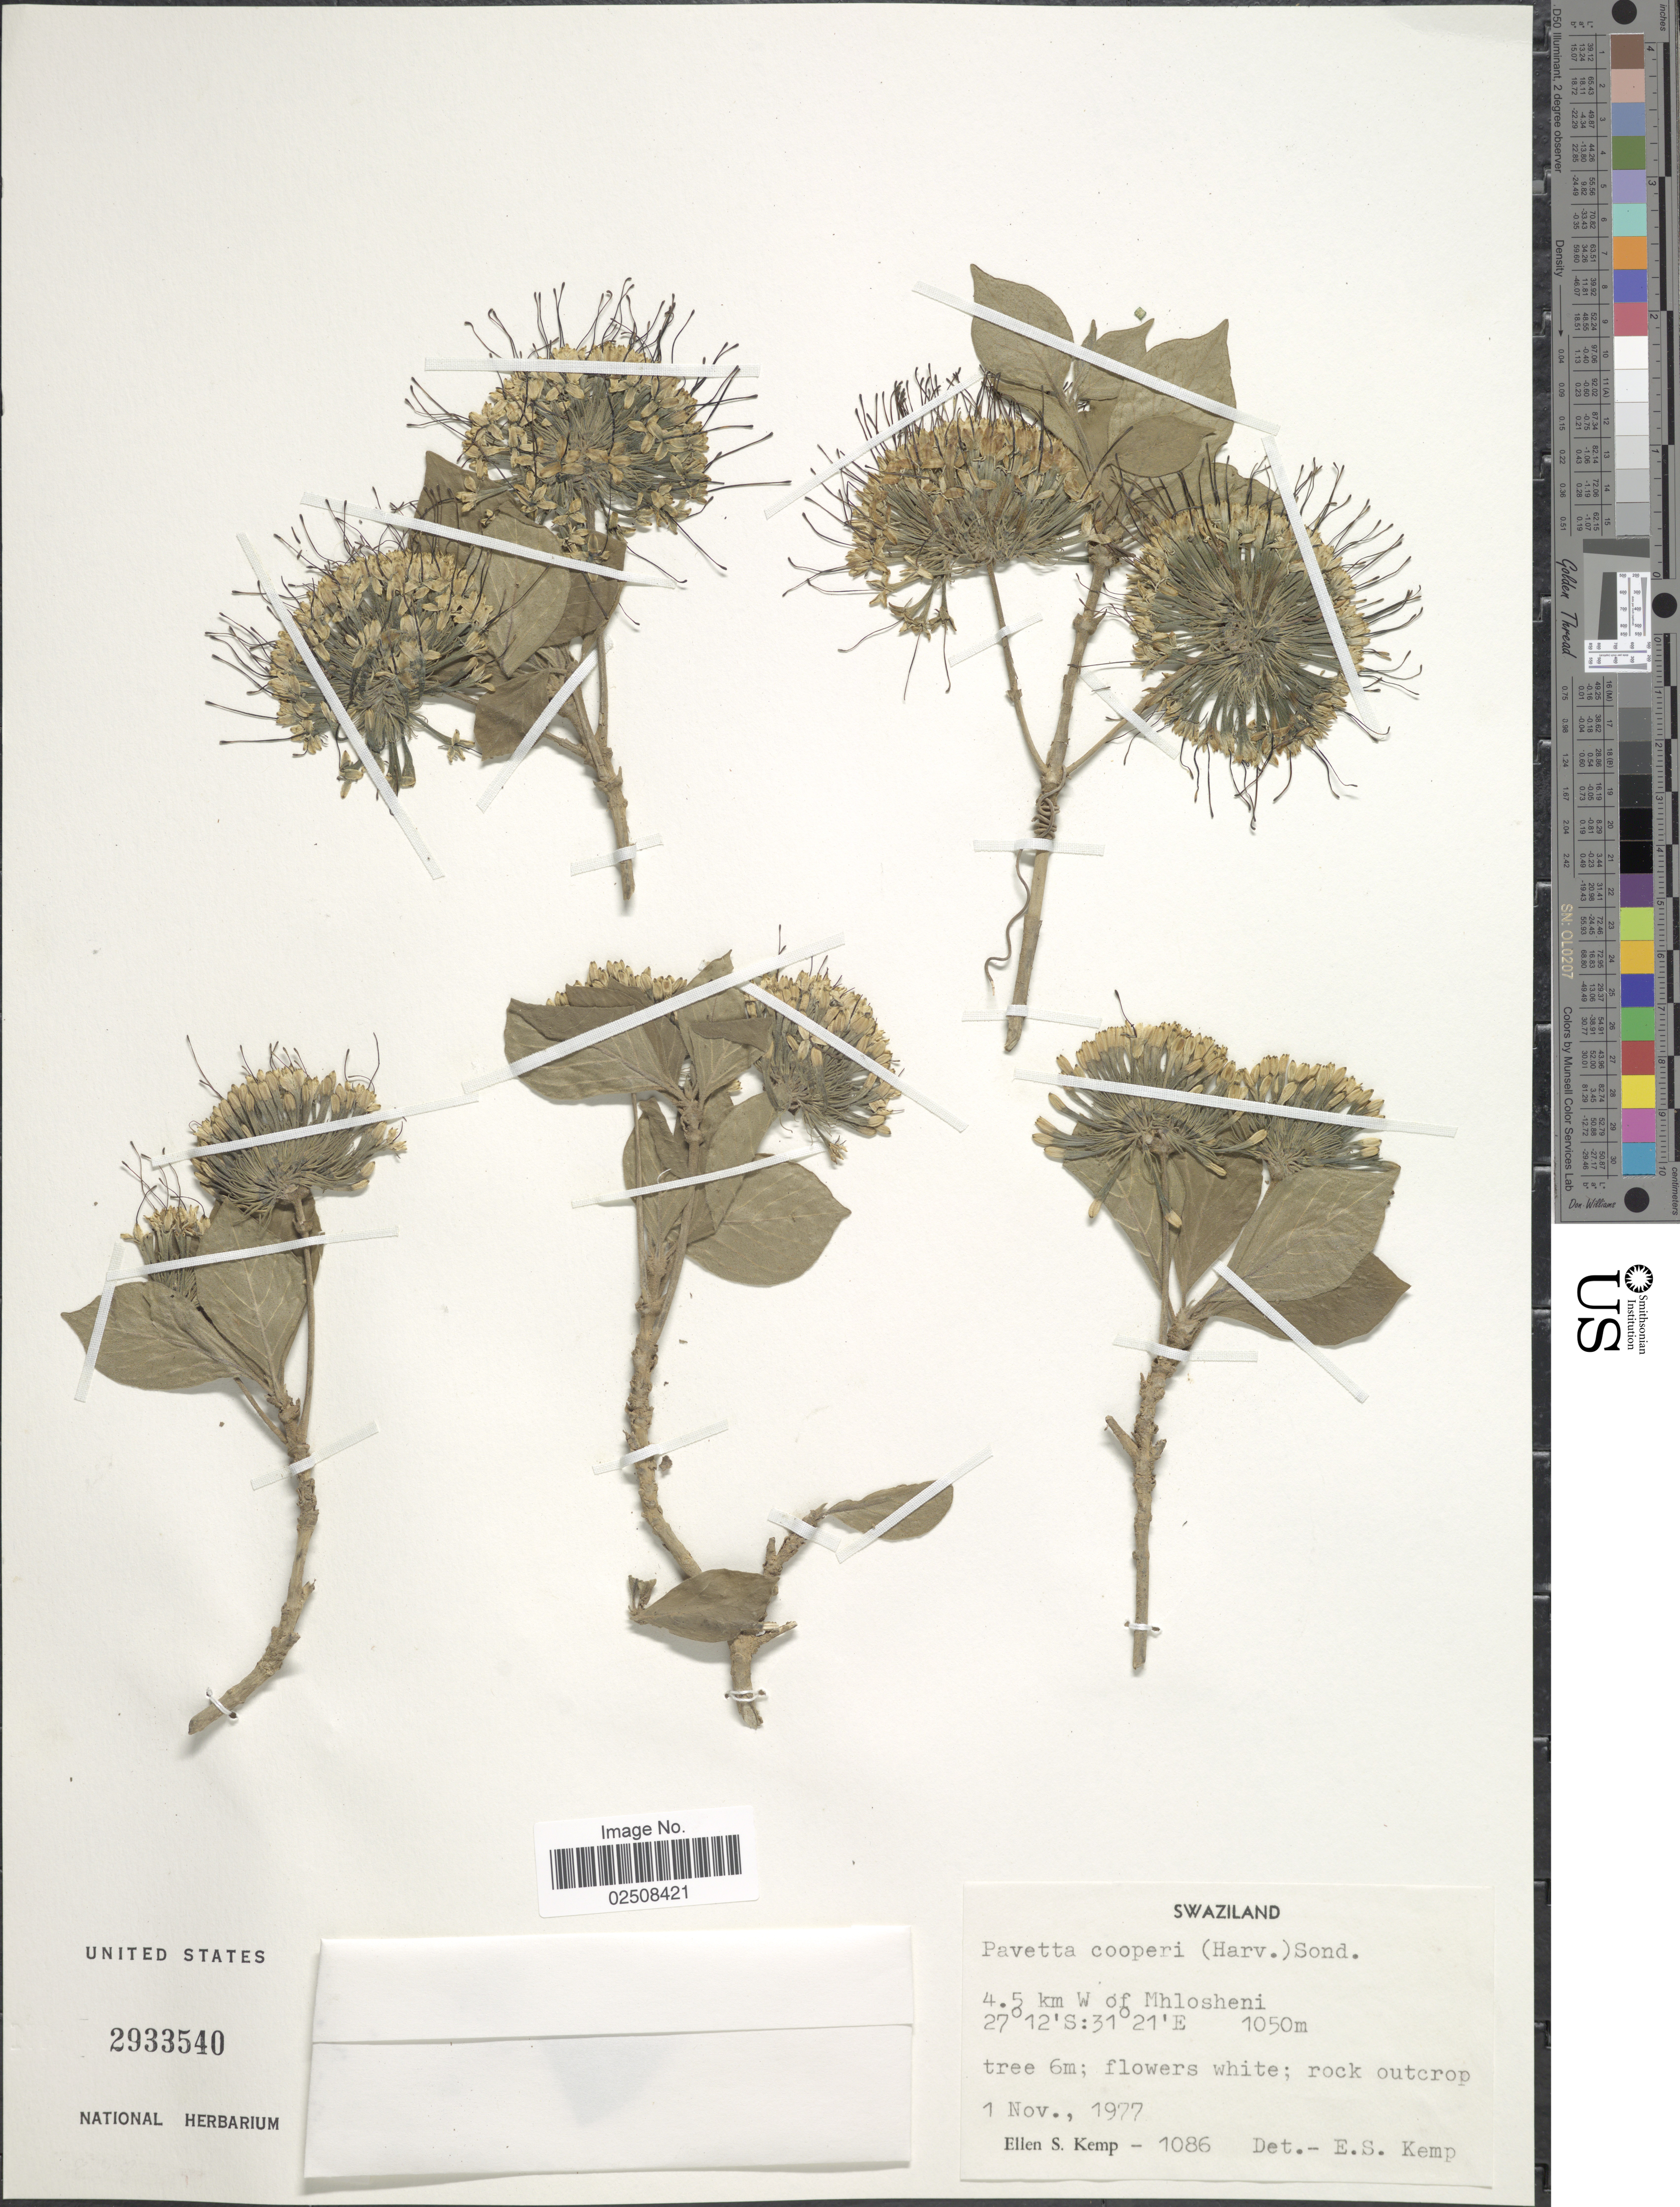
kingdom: Plantae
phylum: Tracheophyta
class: Magnoliopsida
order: Gentianales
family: Rubiaceae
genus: Pavetta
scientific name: Pavetta cooperi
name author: Harv. & Sond.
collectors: E. S. Kemp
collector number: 1086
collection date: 1977-11-01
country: Eswatini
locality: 4.5 km W of Mhlosheni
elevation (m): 1050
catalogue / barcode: US 2933540